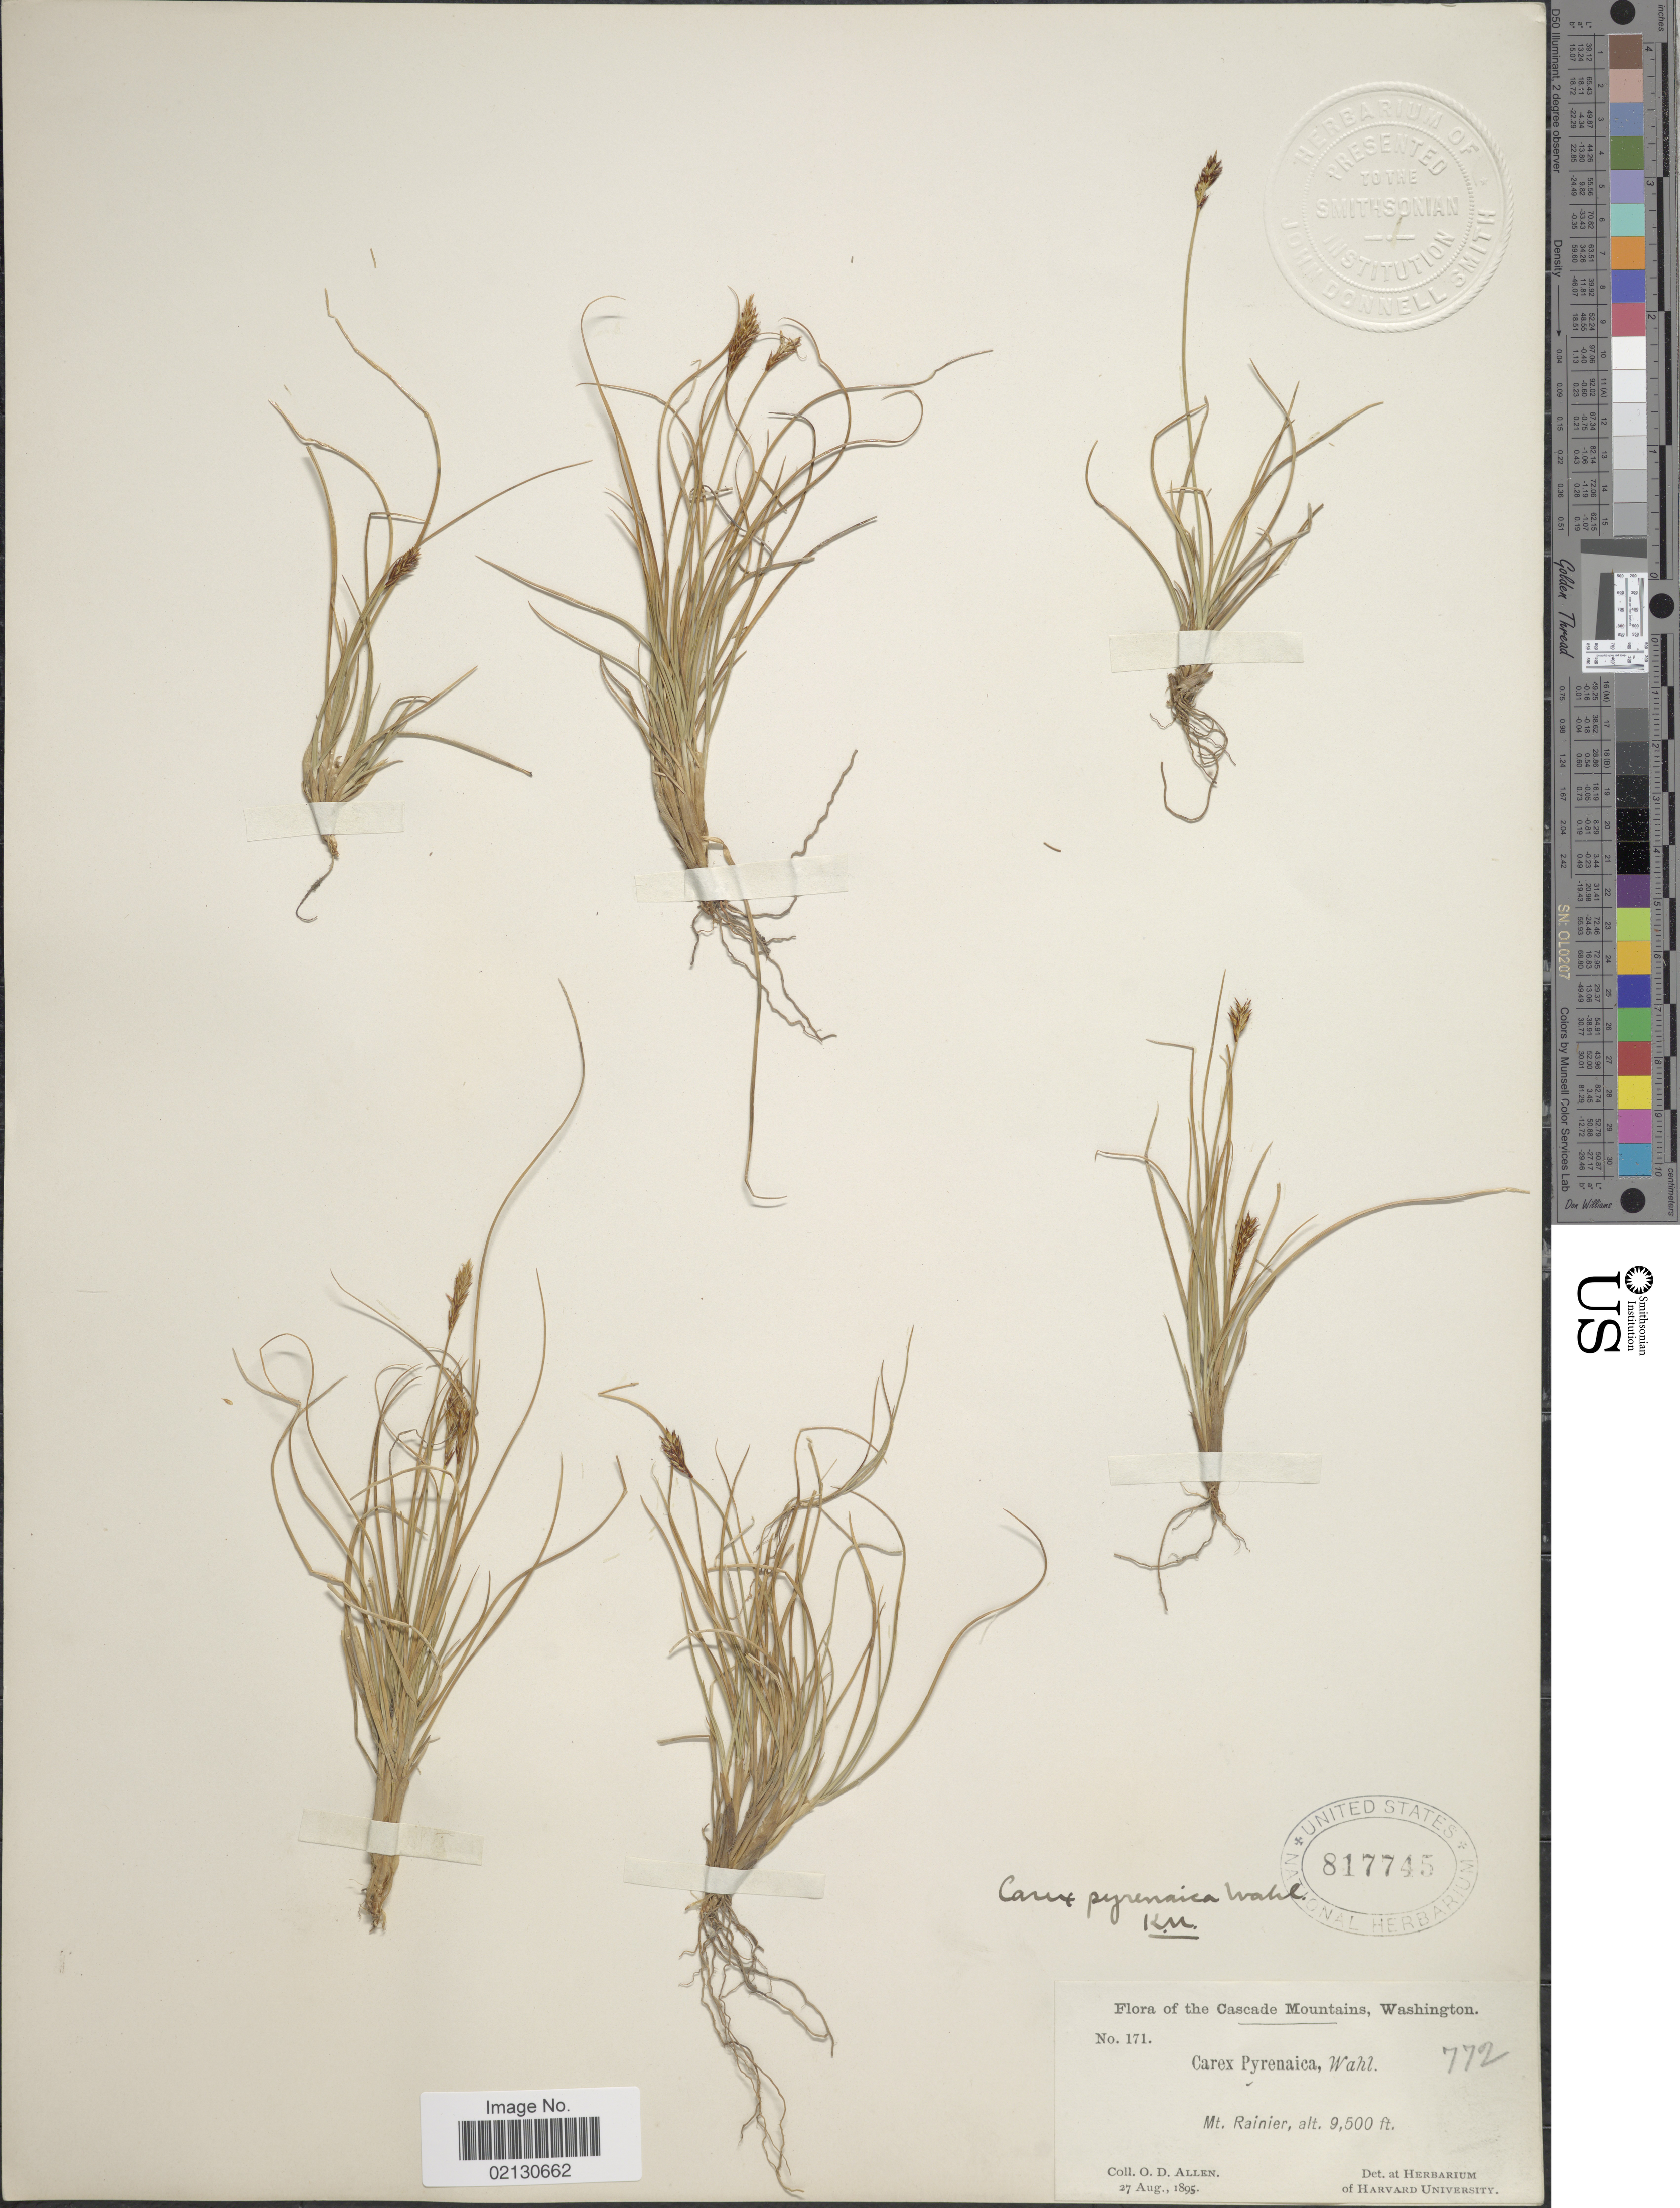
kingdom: Plantae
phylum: Tracheophyta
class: Liliopsida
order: Poales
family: Cyperaceae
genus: Carex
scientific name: Carex micropoda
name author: C.A. Mey.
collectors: O. D. Allen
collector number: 171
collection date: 1895-08-27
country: United States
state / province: Washington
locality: Cascade Mountains. Mt. Rainier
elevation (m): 2896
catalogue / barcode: US 817745